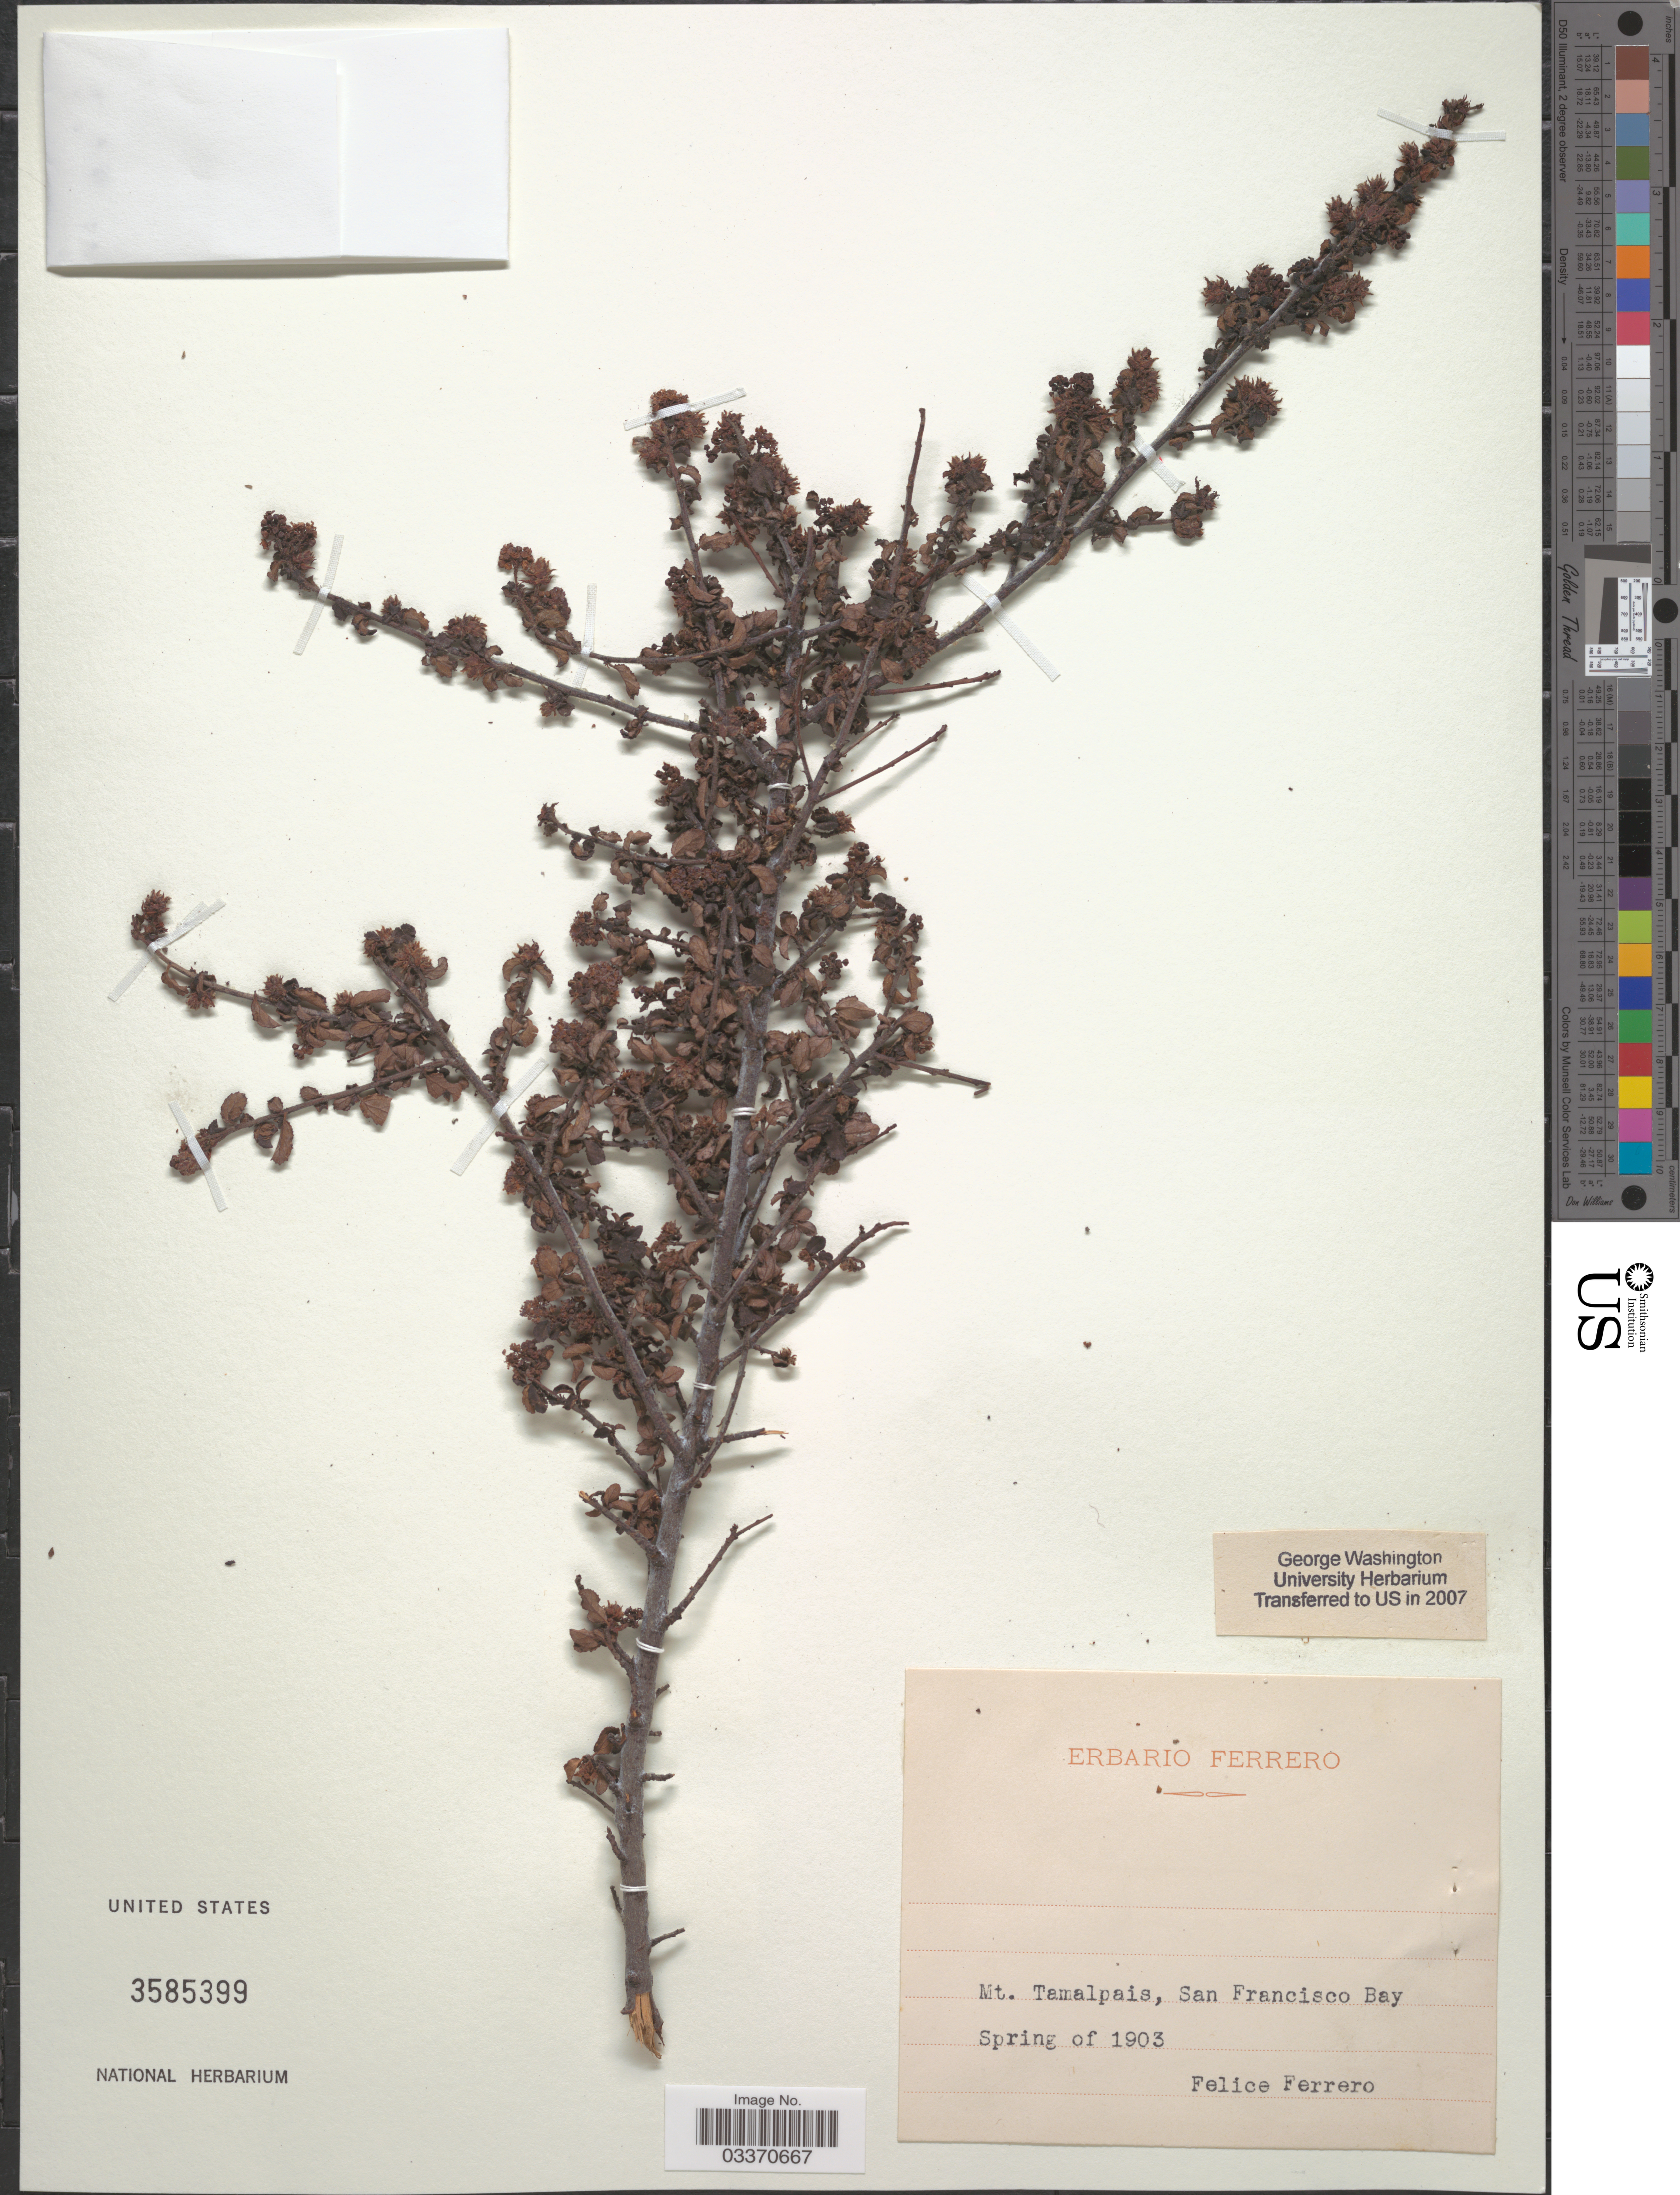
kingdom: Plantae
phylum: Tracheophyta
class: Magnoliopsida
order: Rosales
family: Rhamnaceae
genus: Ceanothus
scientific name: Ceanothus sp.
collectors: F. Ferrero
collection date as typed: Spring of 1903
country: United States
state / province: California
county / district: San Francisco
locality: Mt. Tamalpais, San Francisco Bay.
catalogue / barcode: US 3585399